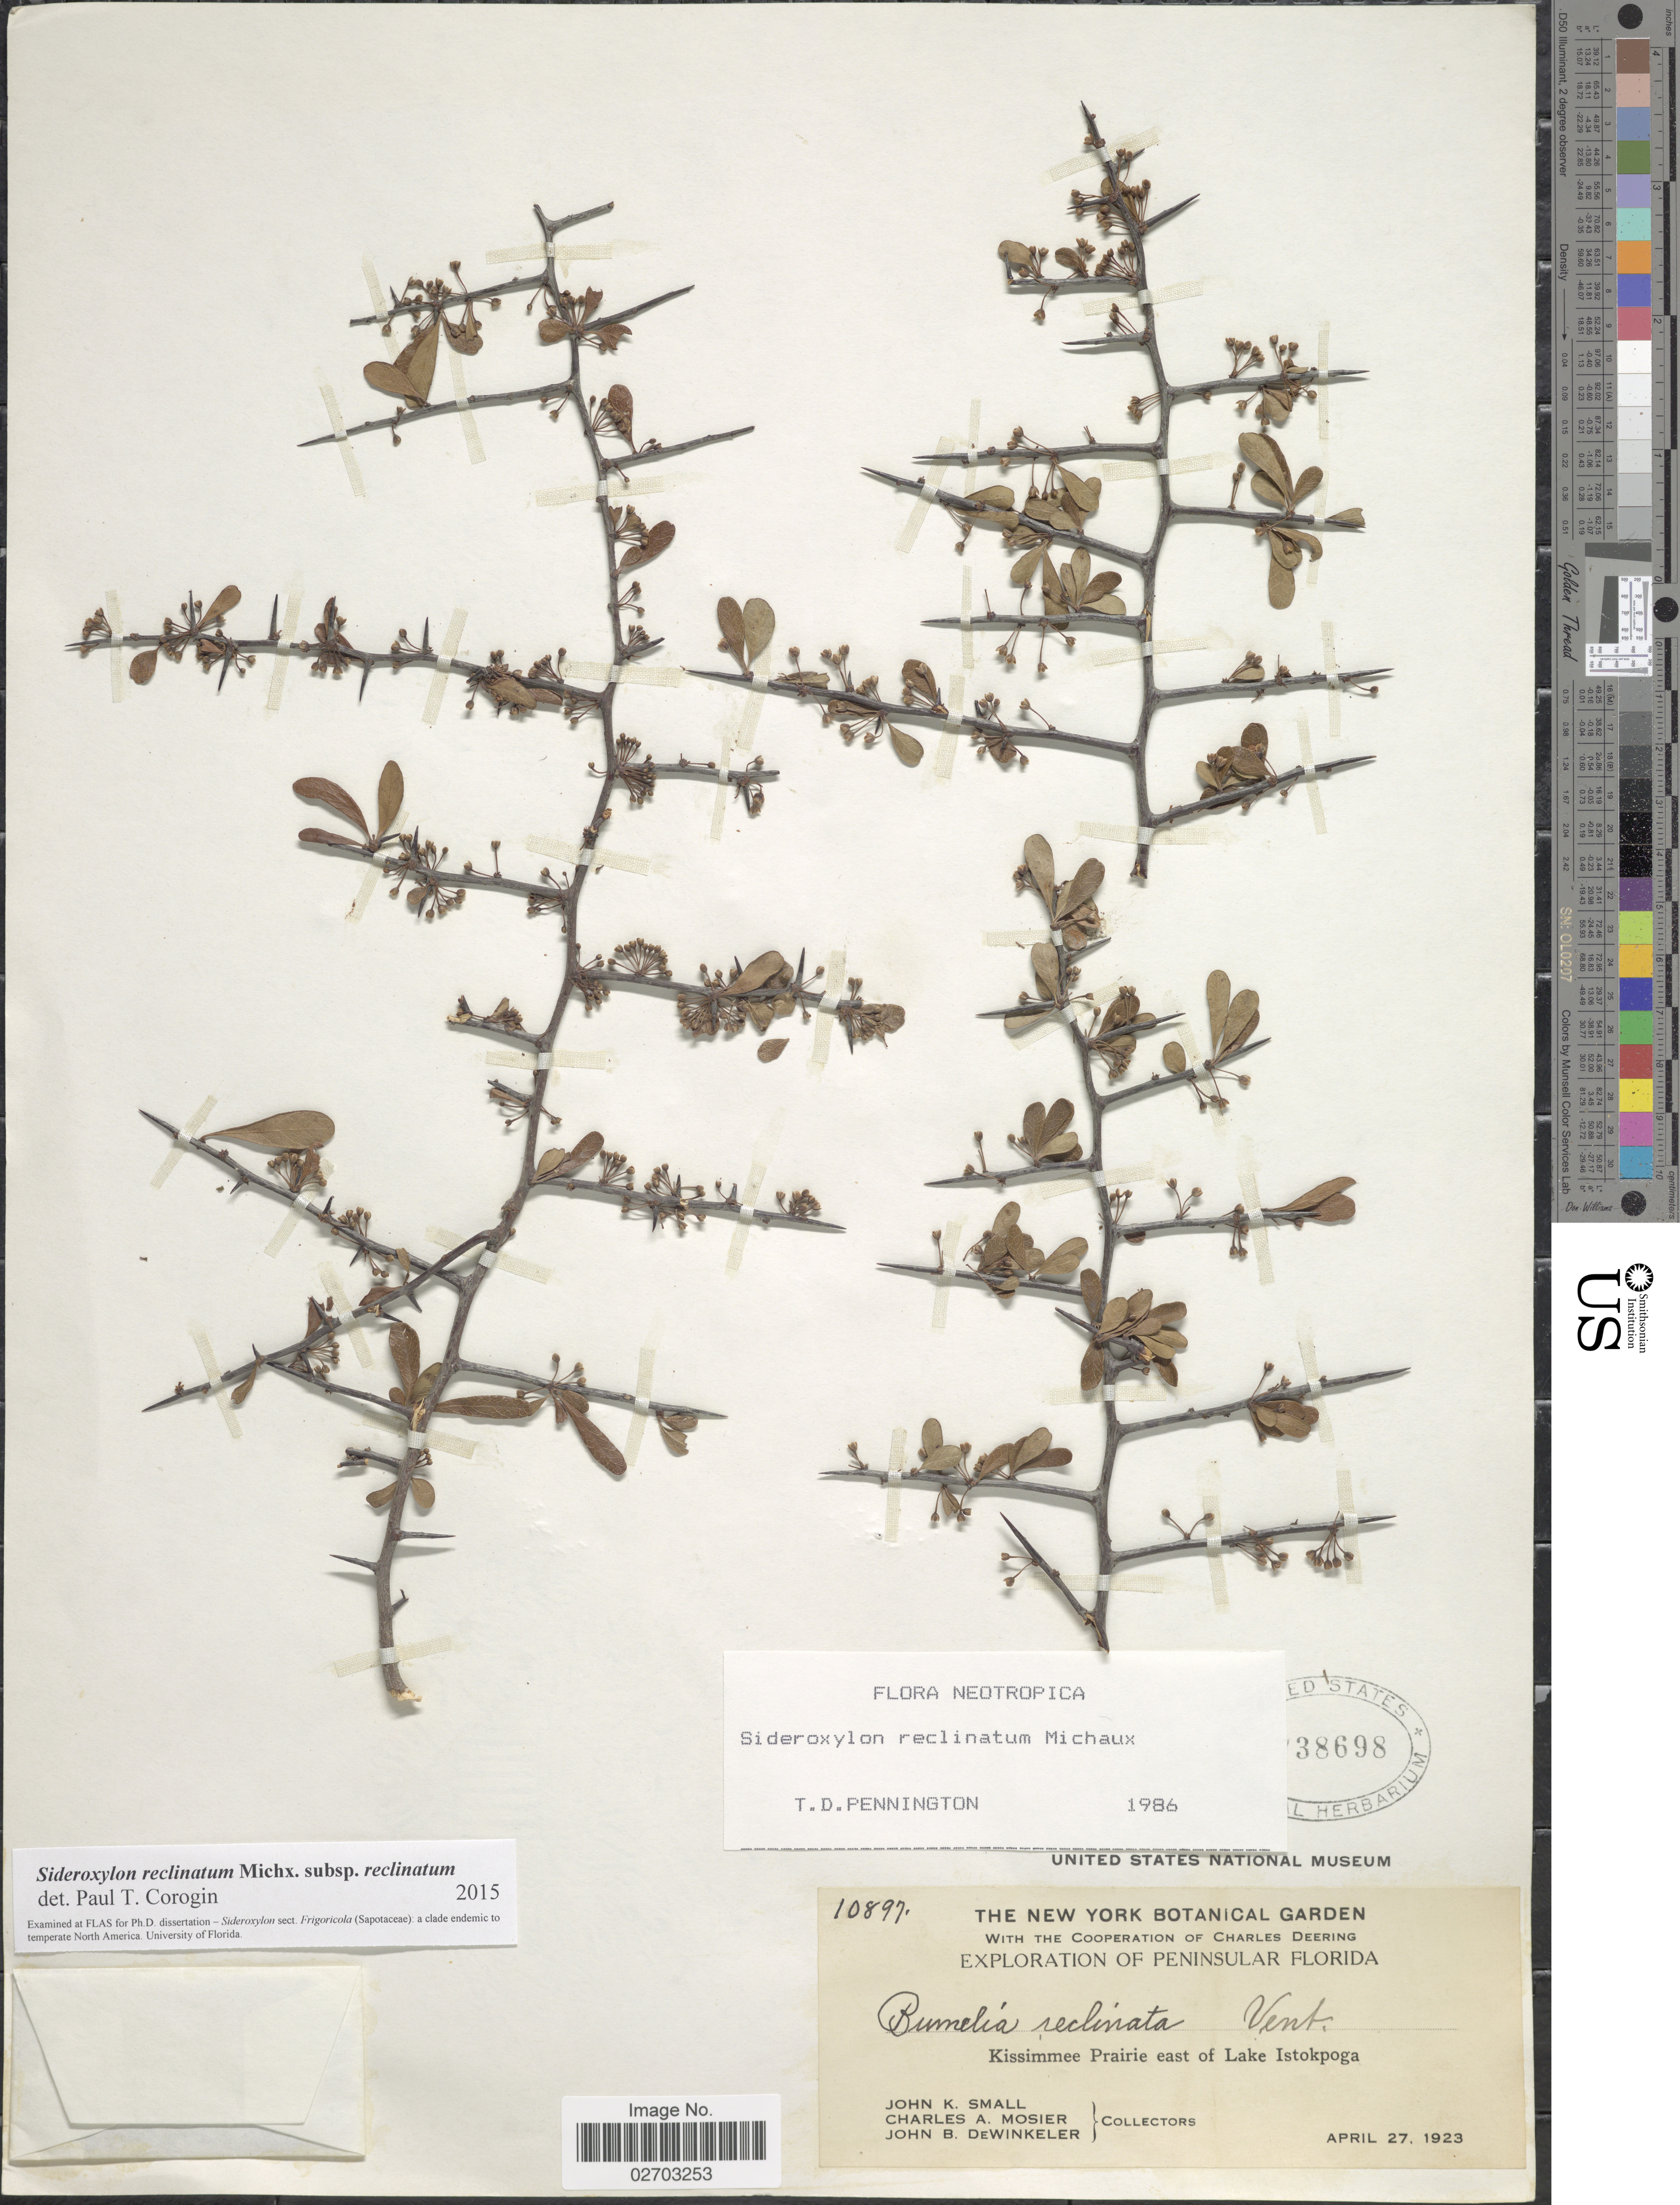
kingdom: Plantae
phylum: Tracheophyta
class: Magnoliopsida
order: Ericales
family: Sapotaceae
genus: Sideroxylon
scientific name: Sideroxylon reclinatum Michx. subsp. reclinatum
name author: Michx.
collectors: J. K. Small, C. A. Mosier & J. B. Dewinkeler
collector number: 10897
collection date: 1923-04-27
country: United States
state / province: Florida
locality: Peninsular, Kissimmee Prairie east of Lake Istokpoga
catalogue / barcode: US 1738698